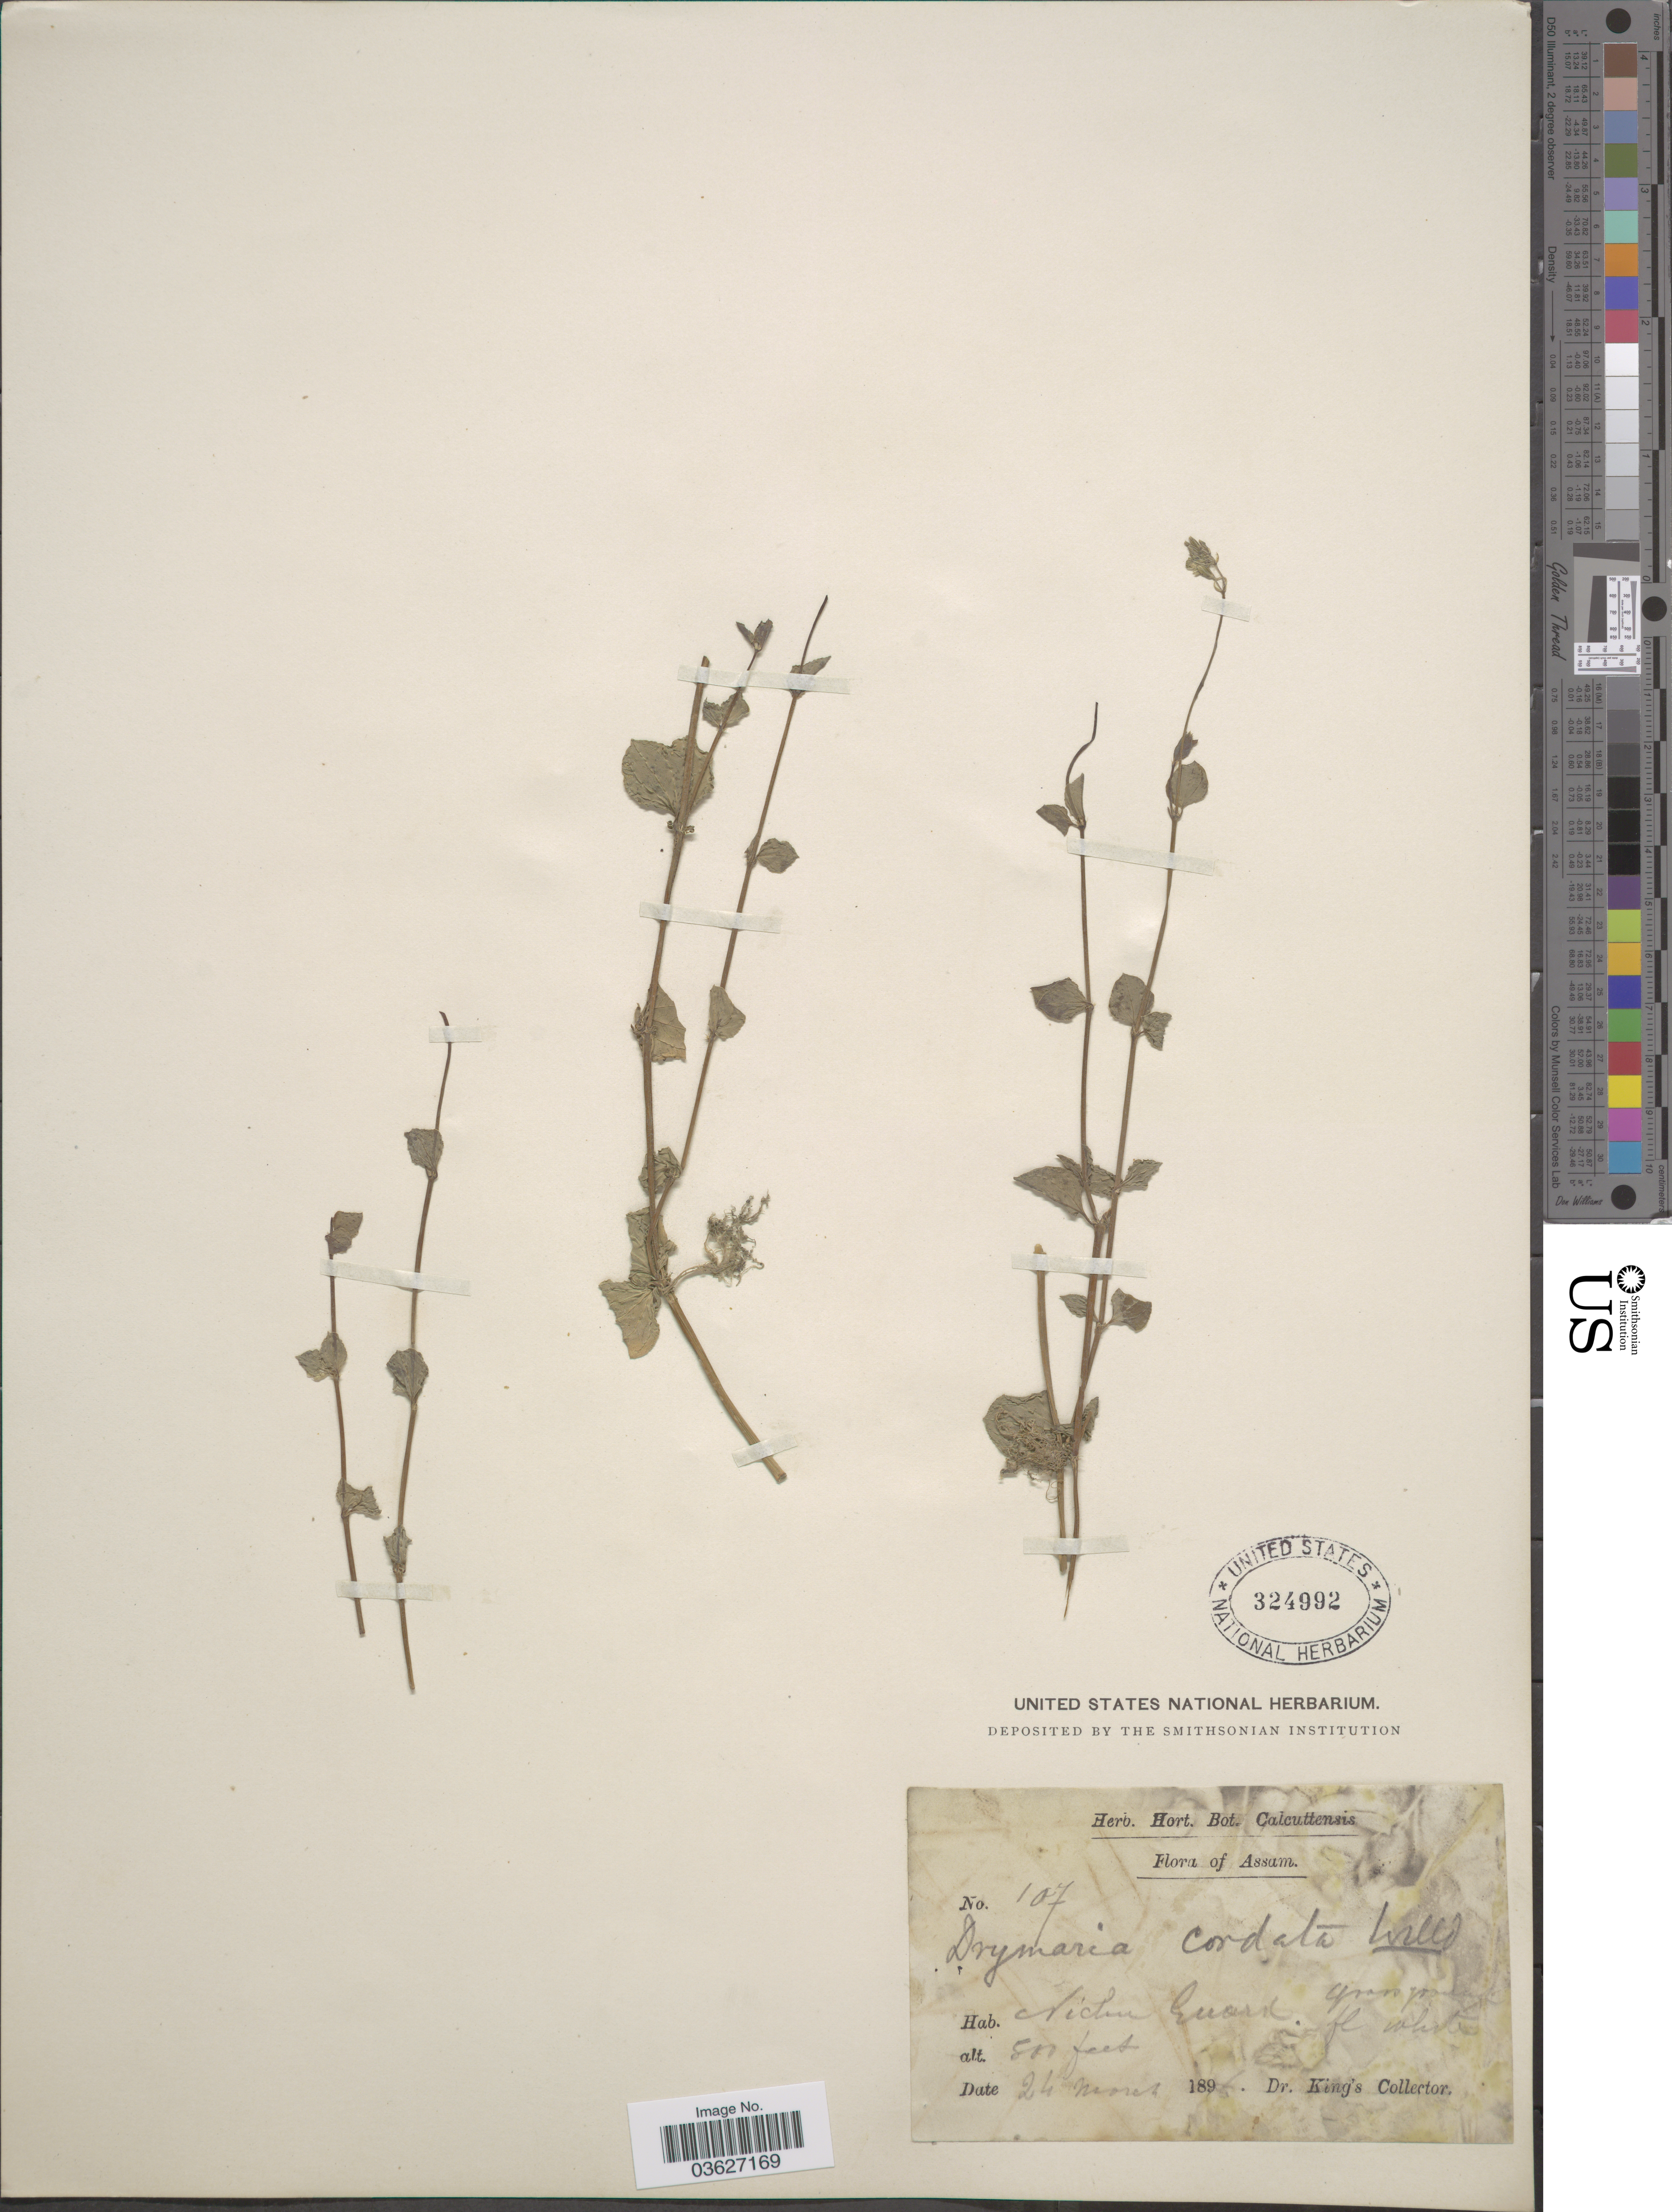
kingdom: Plantae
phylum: Tracheophyta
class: Magnoliopsida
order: Caryophyllales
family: Caryophyllaceae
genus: Drymaria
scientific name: Drymaria cordata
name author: (L.) Willd. ex Schult.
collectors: Dr. King's collector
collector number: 107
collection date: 1896-03-24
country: India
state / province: Assam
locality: Nichu Guard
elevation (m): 152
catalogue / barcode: US 324992